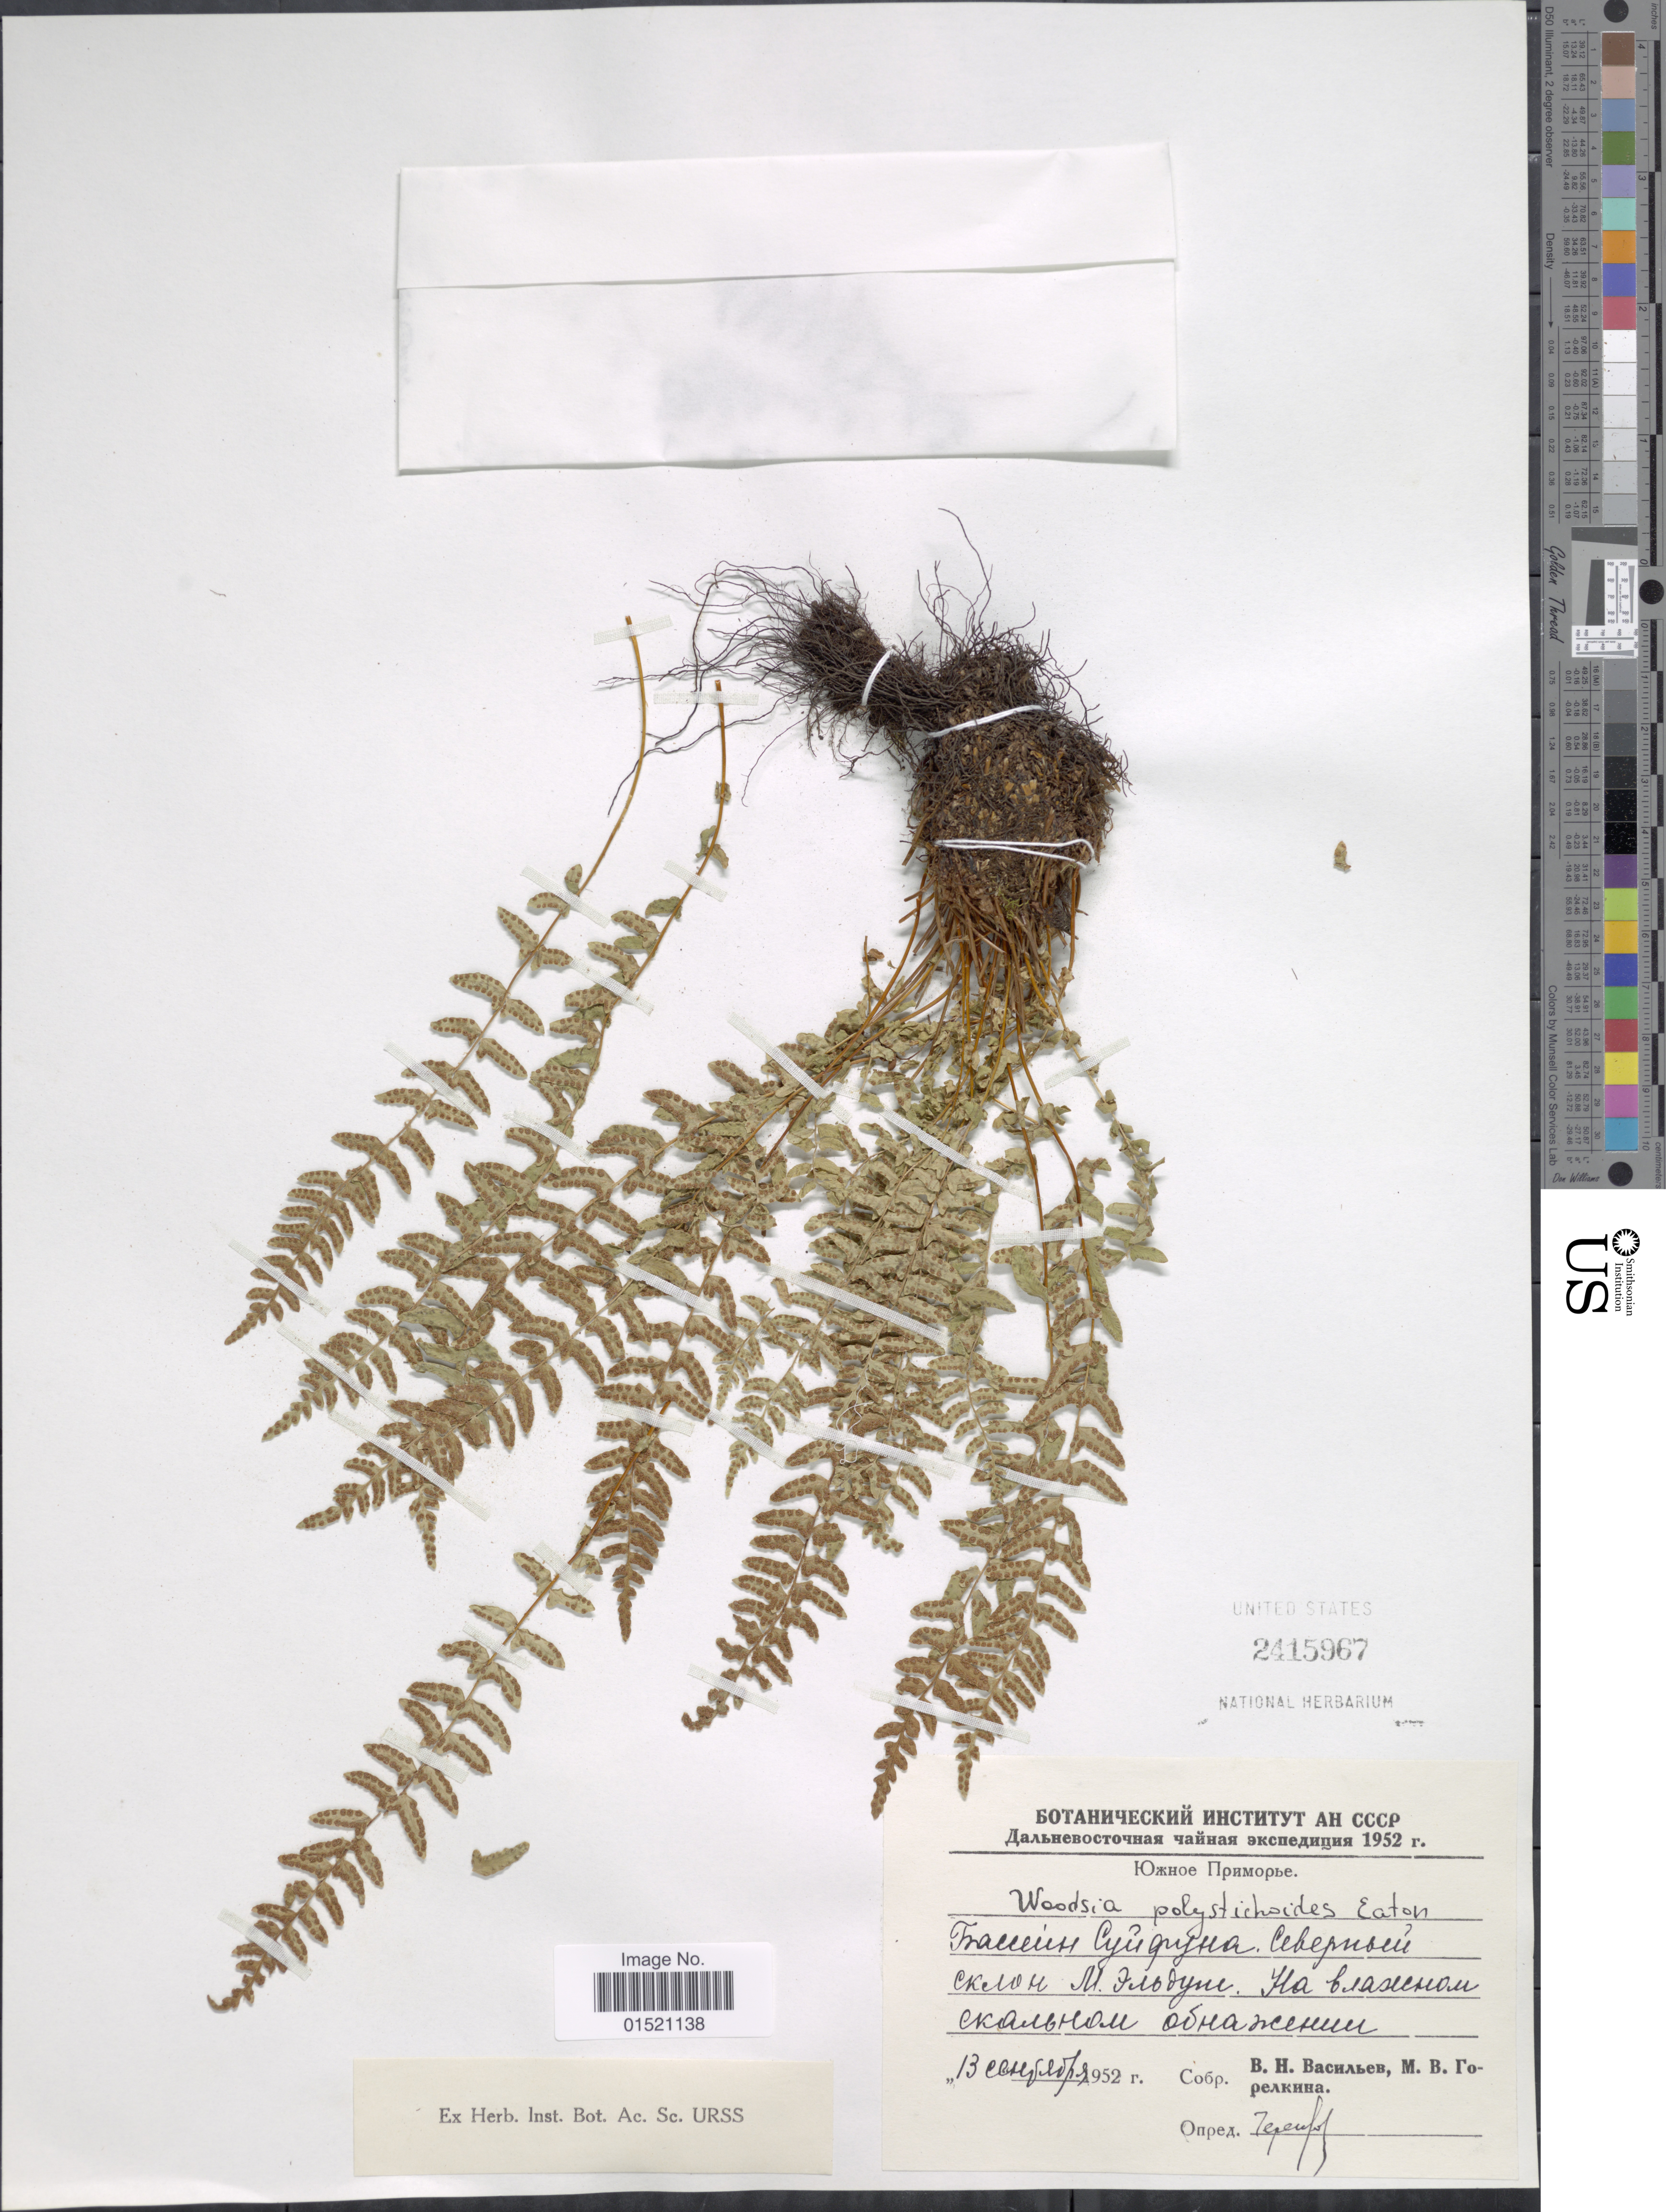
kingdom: Plantae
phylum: Tracheophyta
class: Polypodiopsida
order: Polypodiales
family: Woodsiaceae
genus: Woodsia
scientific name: Woodsia polystichoides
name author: D.C. Eaton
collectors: Collector illegible & Collector illegible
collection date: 1952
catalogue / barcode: US 2415967